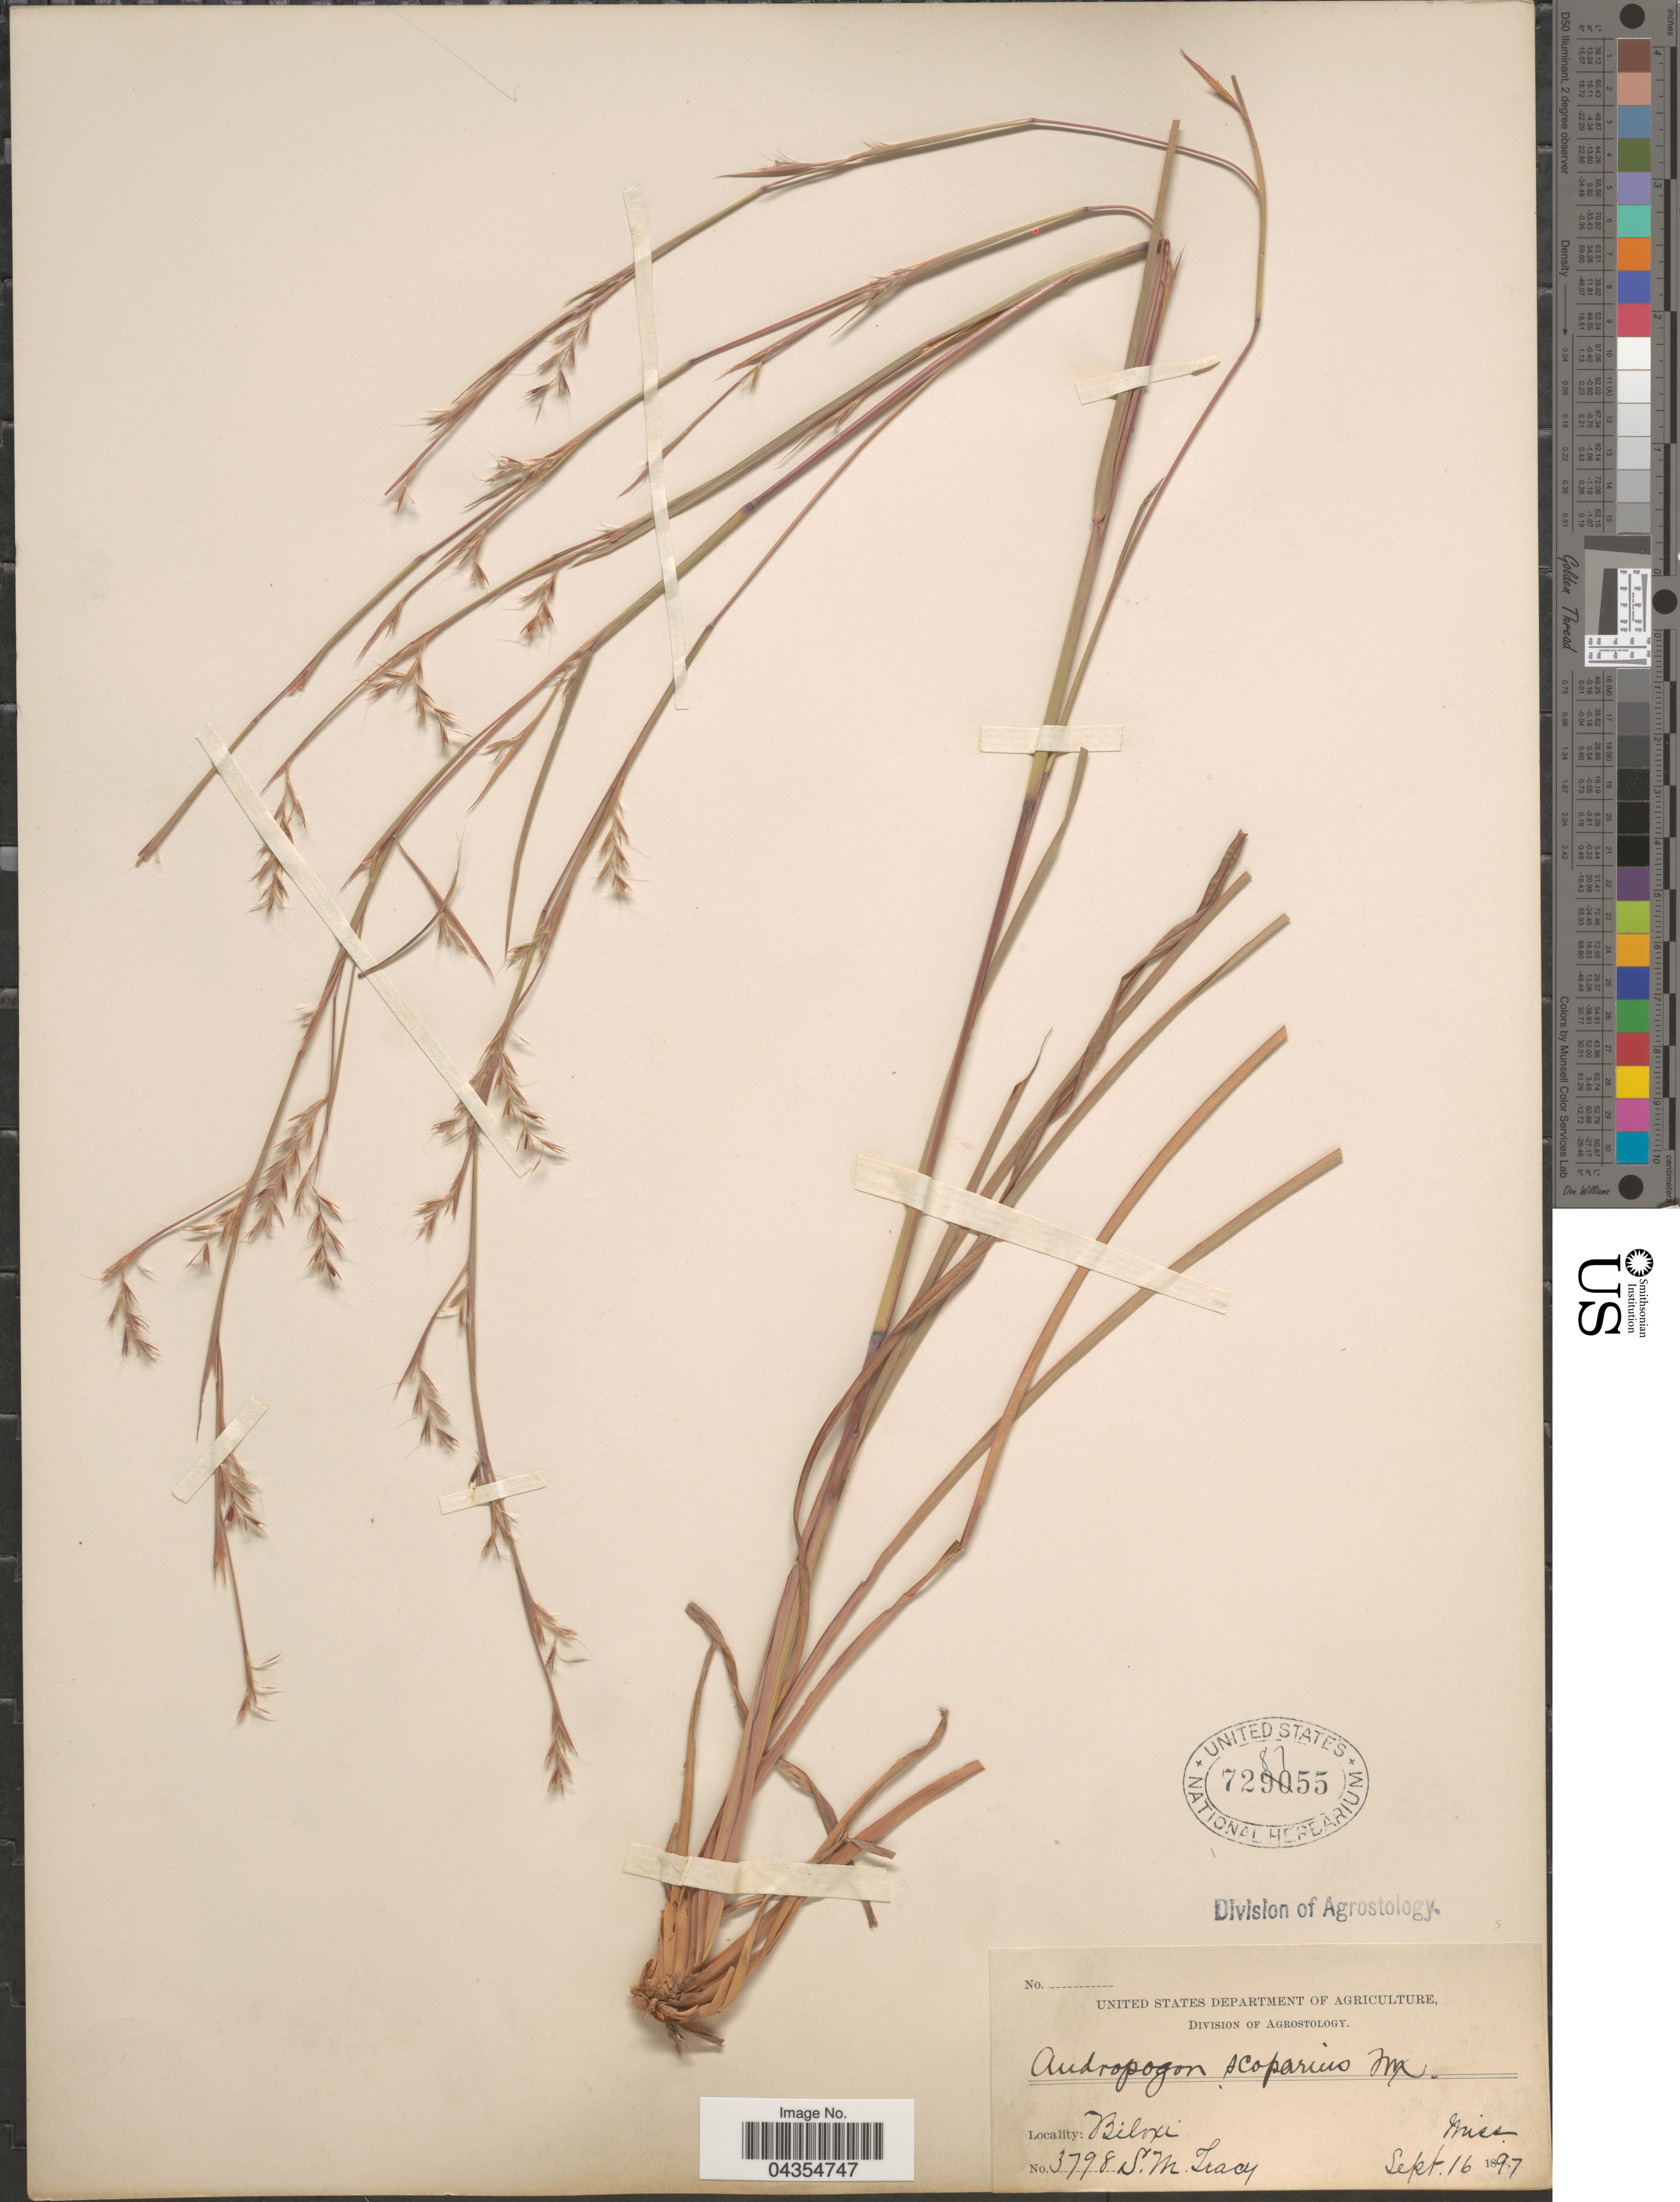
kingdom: Plantae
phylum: Tracheophyta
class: Liliopsida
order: Poales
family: Poaceae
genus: Schizachyrium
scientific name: Schizachyrium sanguineum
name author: (Retz.) Alston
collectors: S. M. Tracy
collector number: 3798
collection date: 1897-09-16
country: United States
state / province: Mississippi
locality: Biloxi.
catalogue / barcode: US 728755